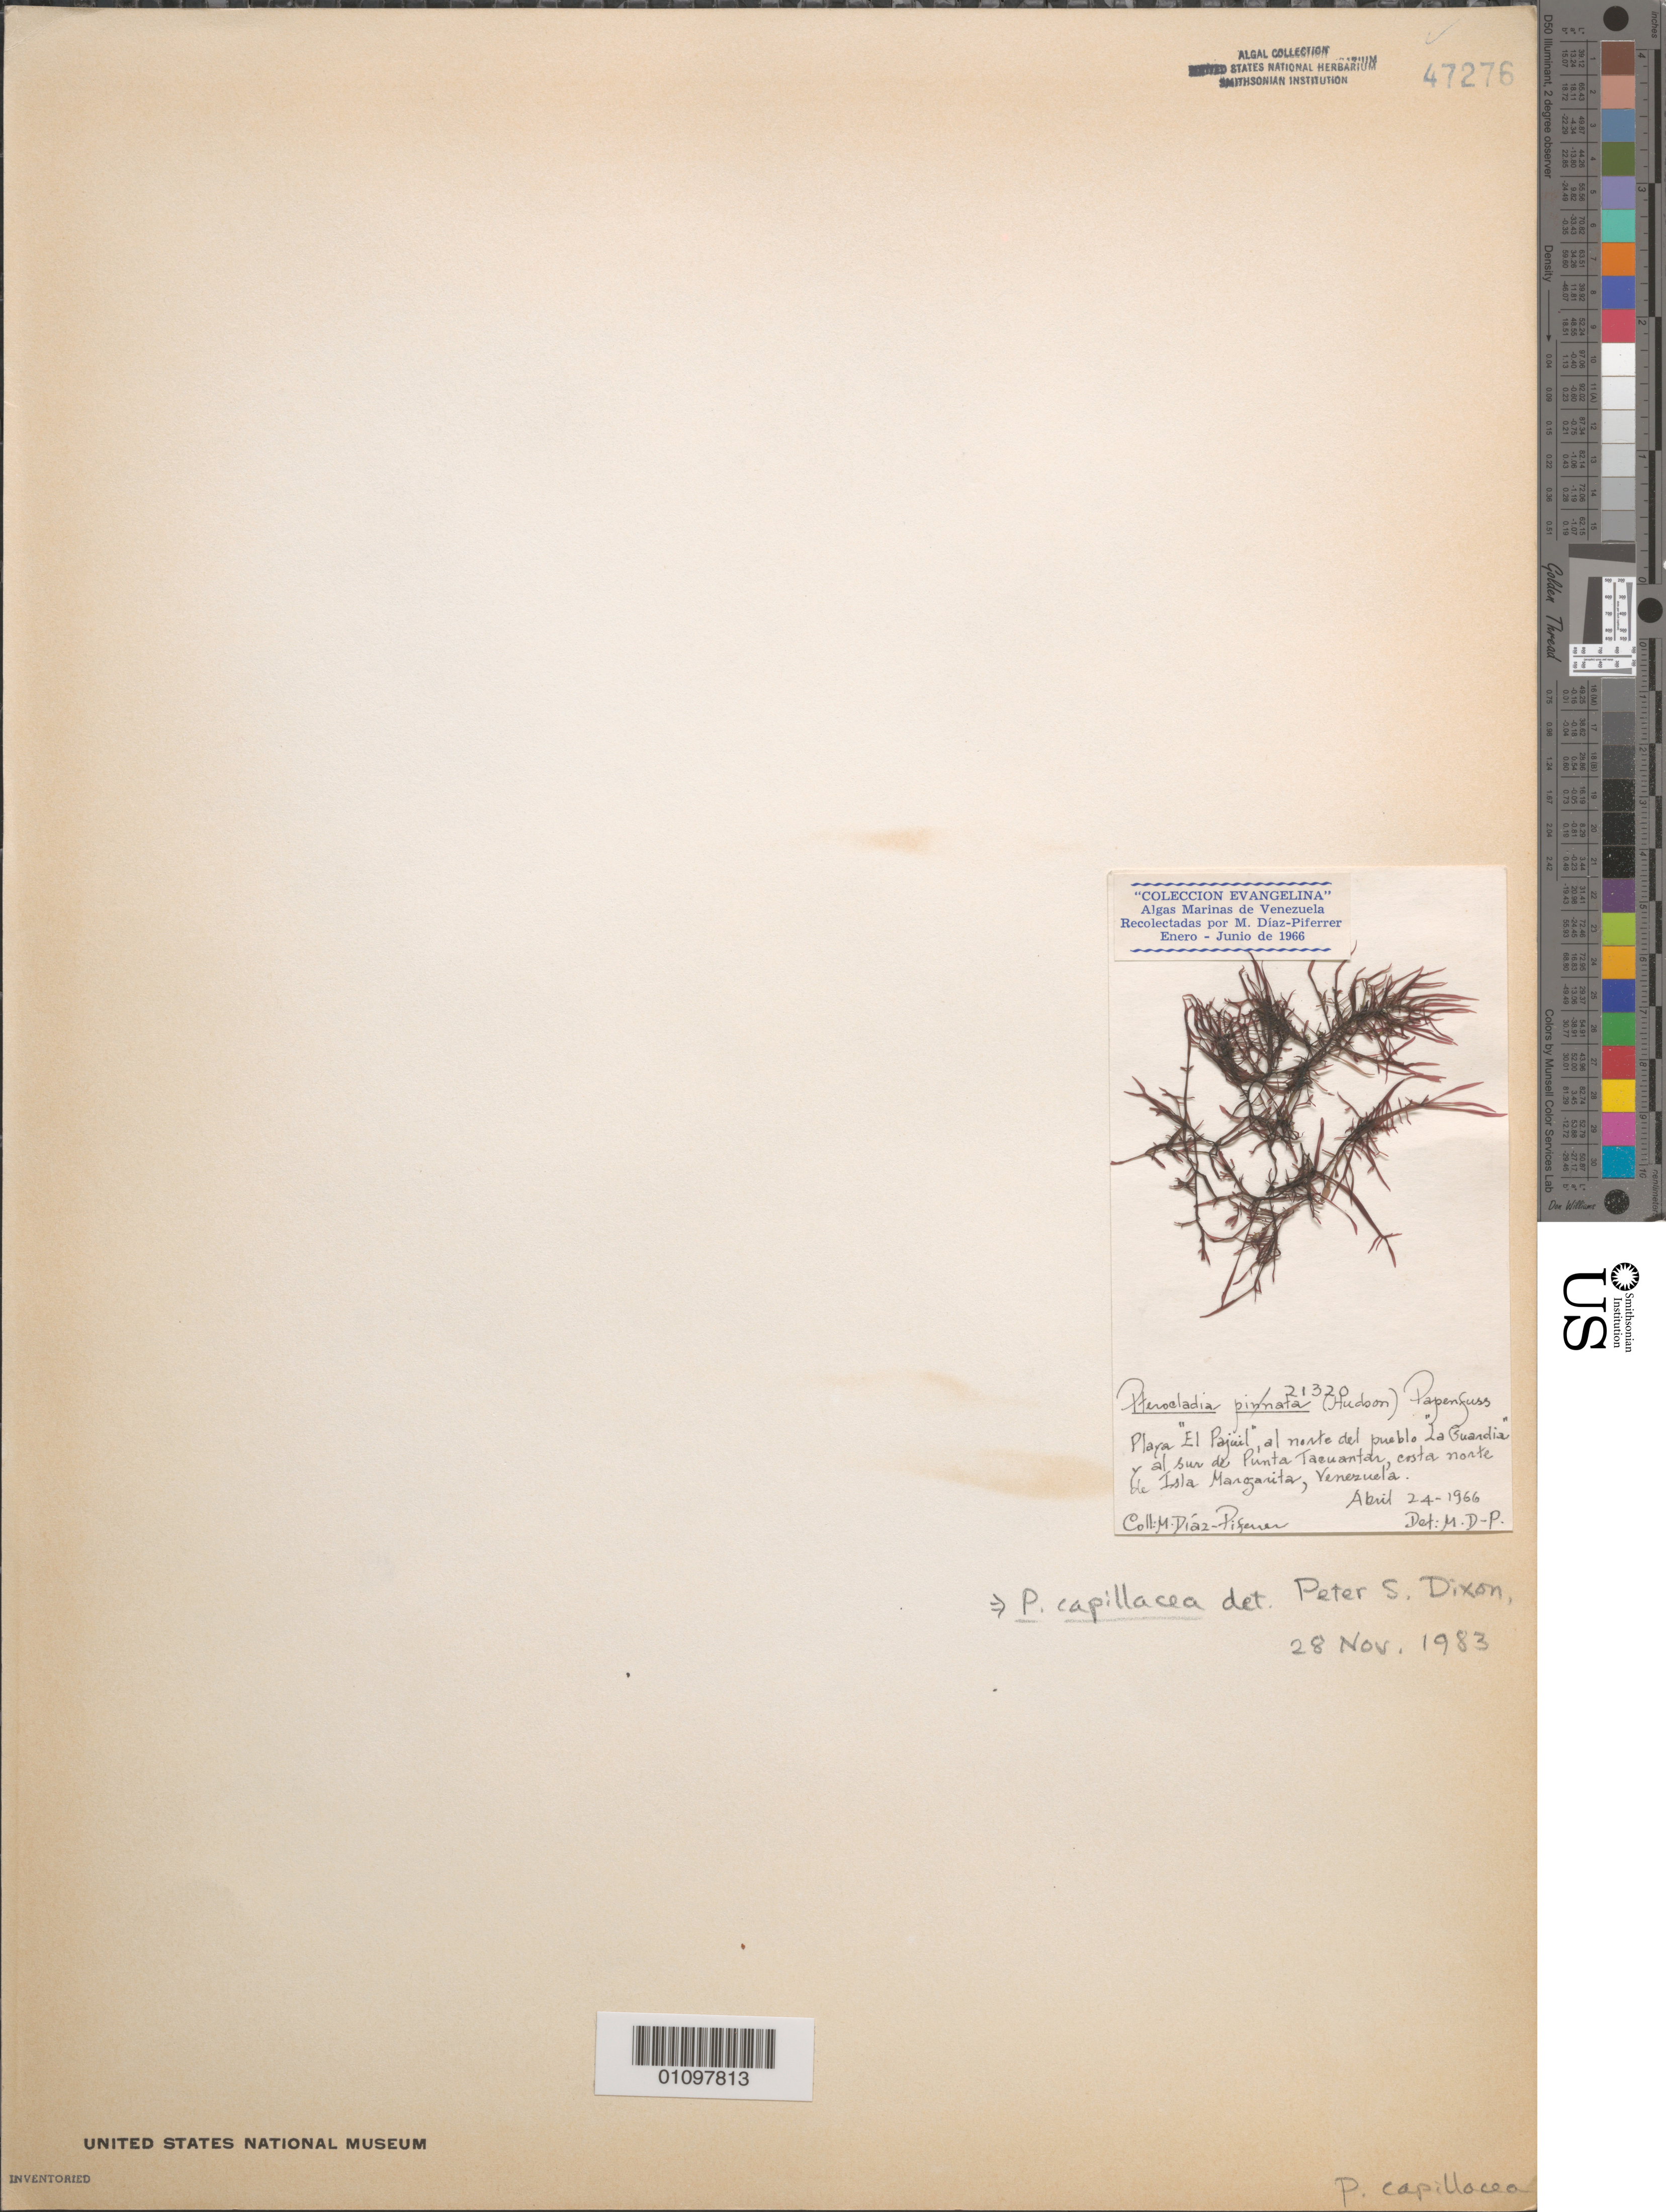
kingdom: Plantae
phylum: Rhodophyta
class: Florideophyceae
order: Gelidiales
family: Pterocladiaceae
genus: Pterocladiella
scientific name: Pterocladiella capillacea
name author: (S.G. Gmel.) Santelices & Hommers.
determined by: Algae name updating Project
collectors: M. Diaz-Piferrer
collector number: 21320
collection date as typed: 24 Apr 1966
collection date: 1966-04-24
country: Venezuela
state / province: Nueva Esparta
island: Margarita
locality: Playa El Pajuil, north of La Guardia and south of Punta Tacuantar, north coast of the island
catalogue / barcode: US 47276